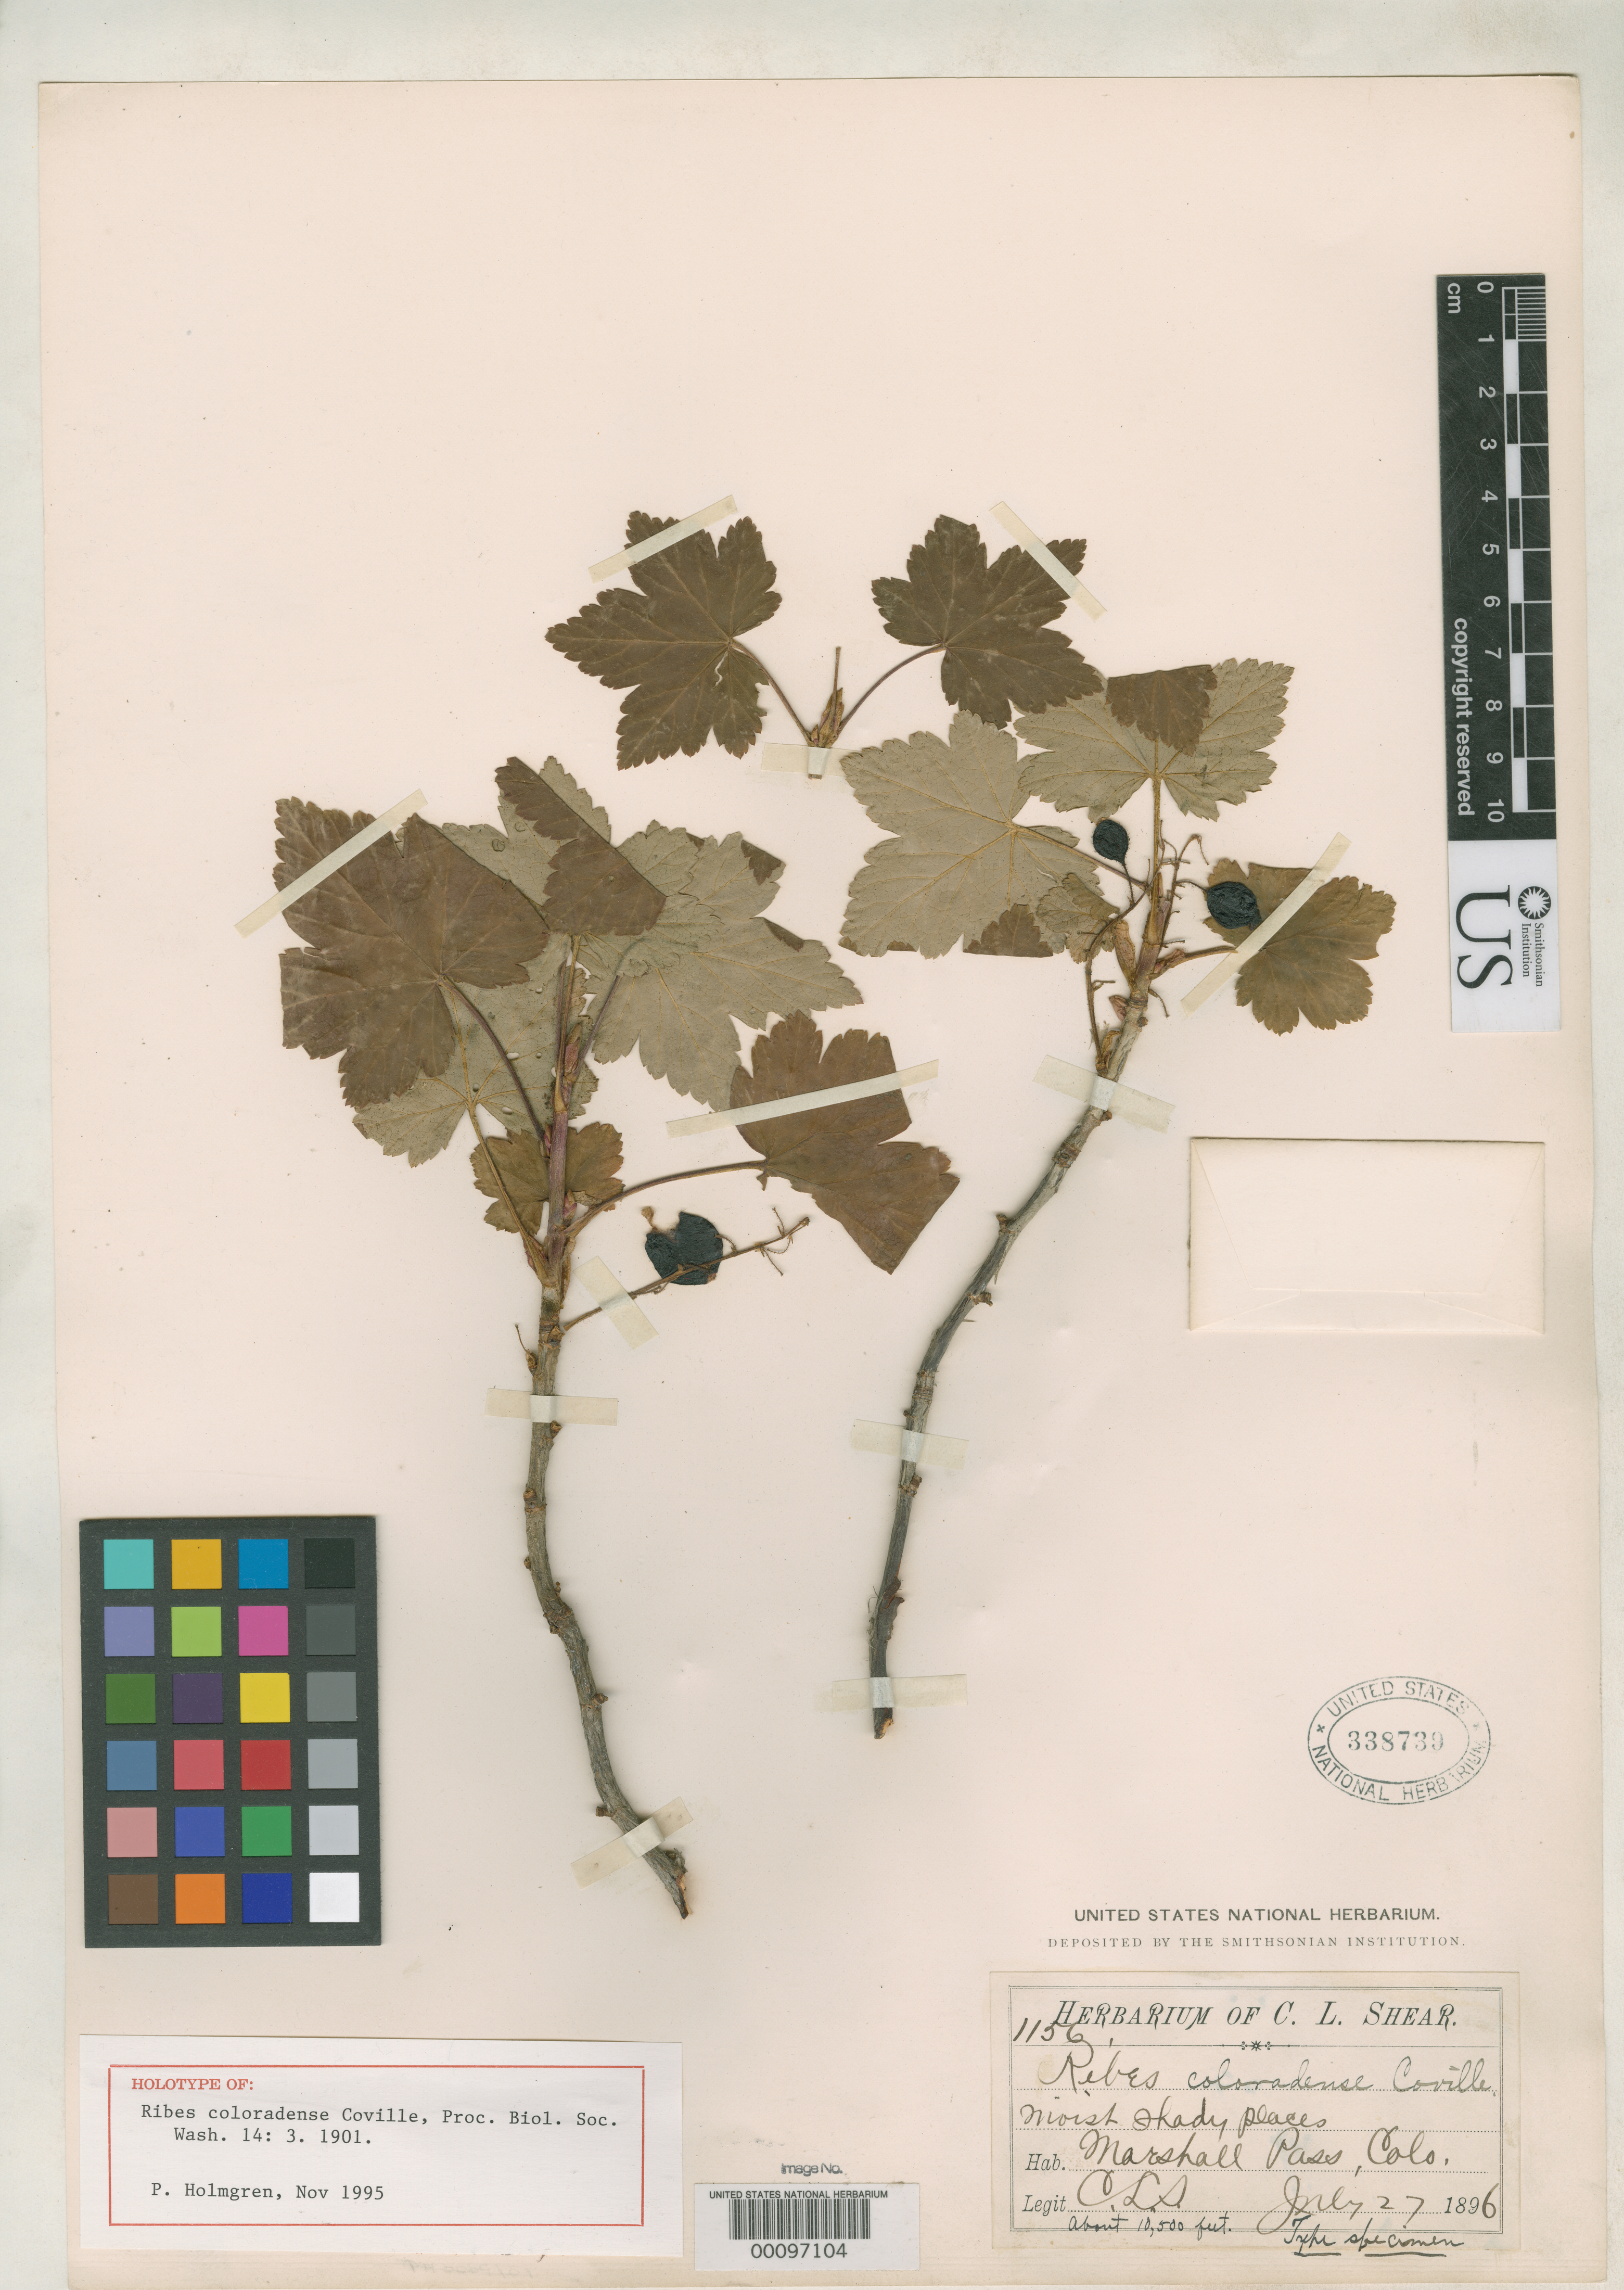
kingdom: Plantae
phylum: Tracheophyta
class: Magnoliopsida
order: Saxifragales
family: Grossulariaceae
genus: Ribes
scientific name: Ribes coloradense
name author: Coville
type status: Holotype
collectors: C. L. Shear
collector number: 1156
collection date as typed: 27 Jul 1896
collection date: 1896-07-27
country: United States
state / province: Colorado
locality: Marshall Pass.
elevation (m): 3200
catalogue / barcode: US 338739